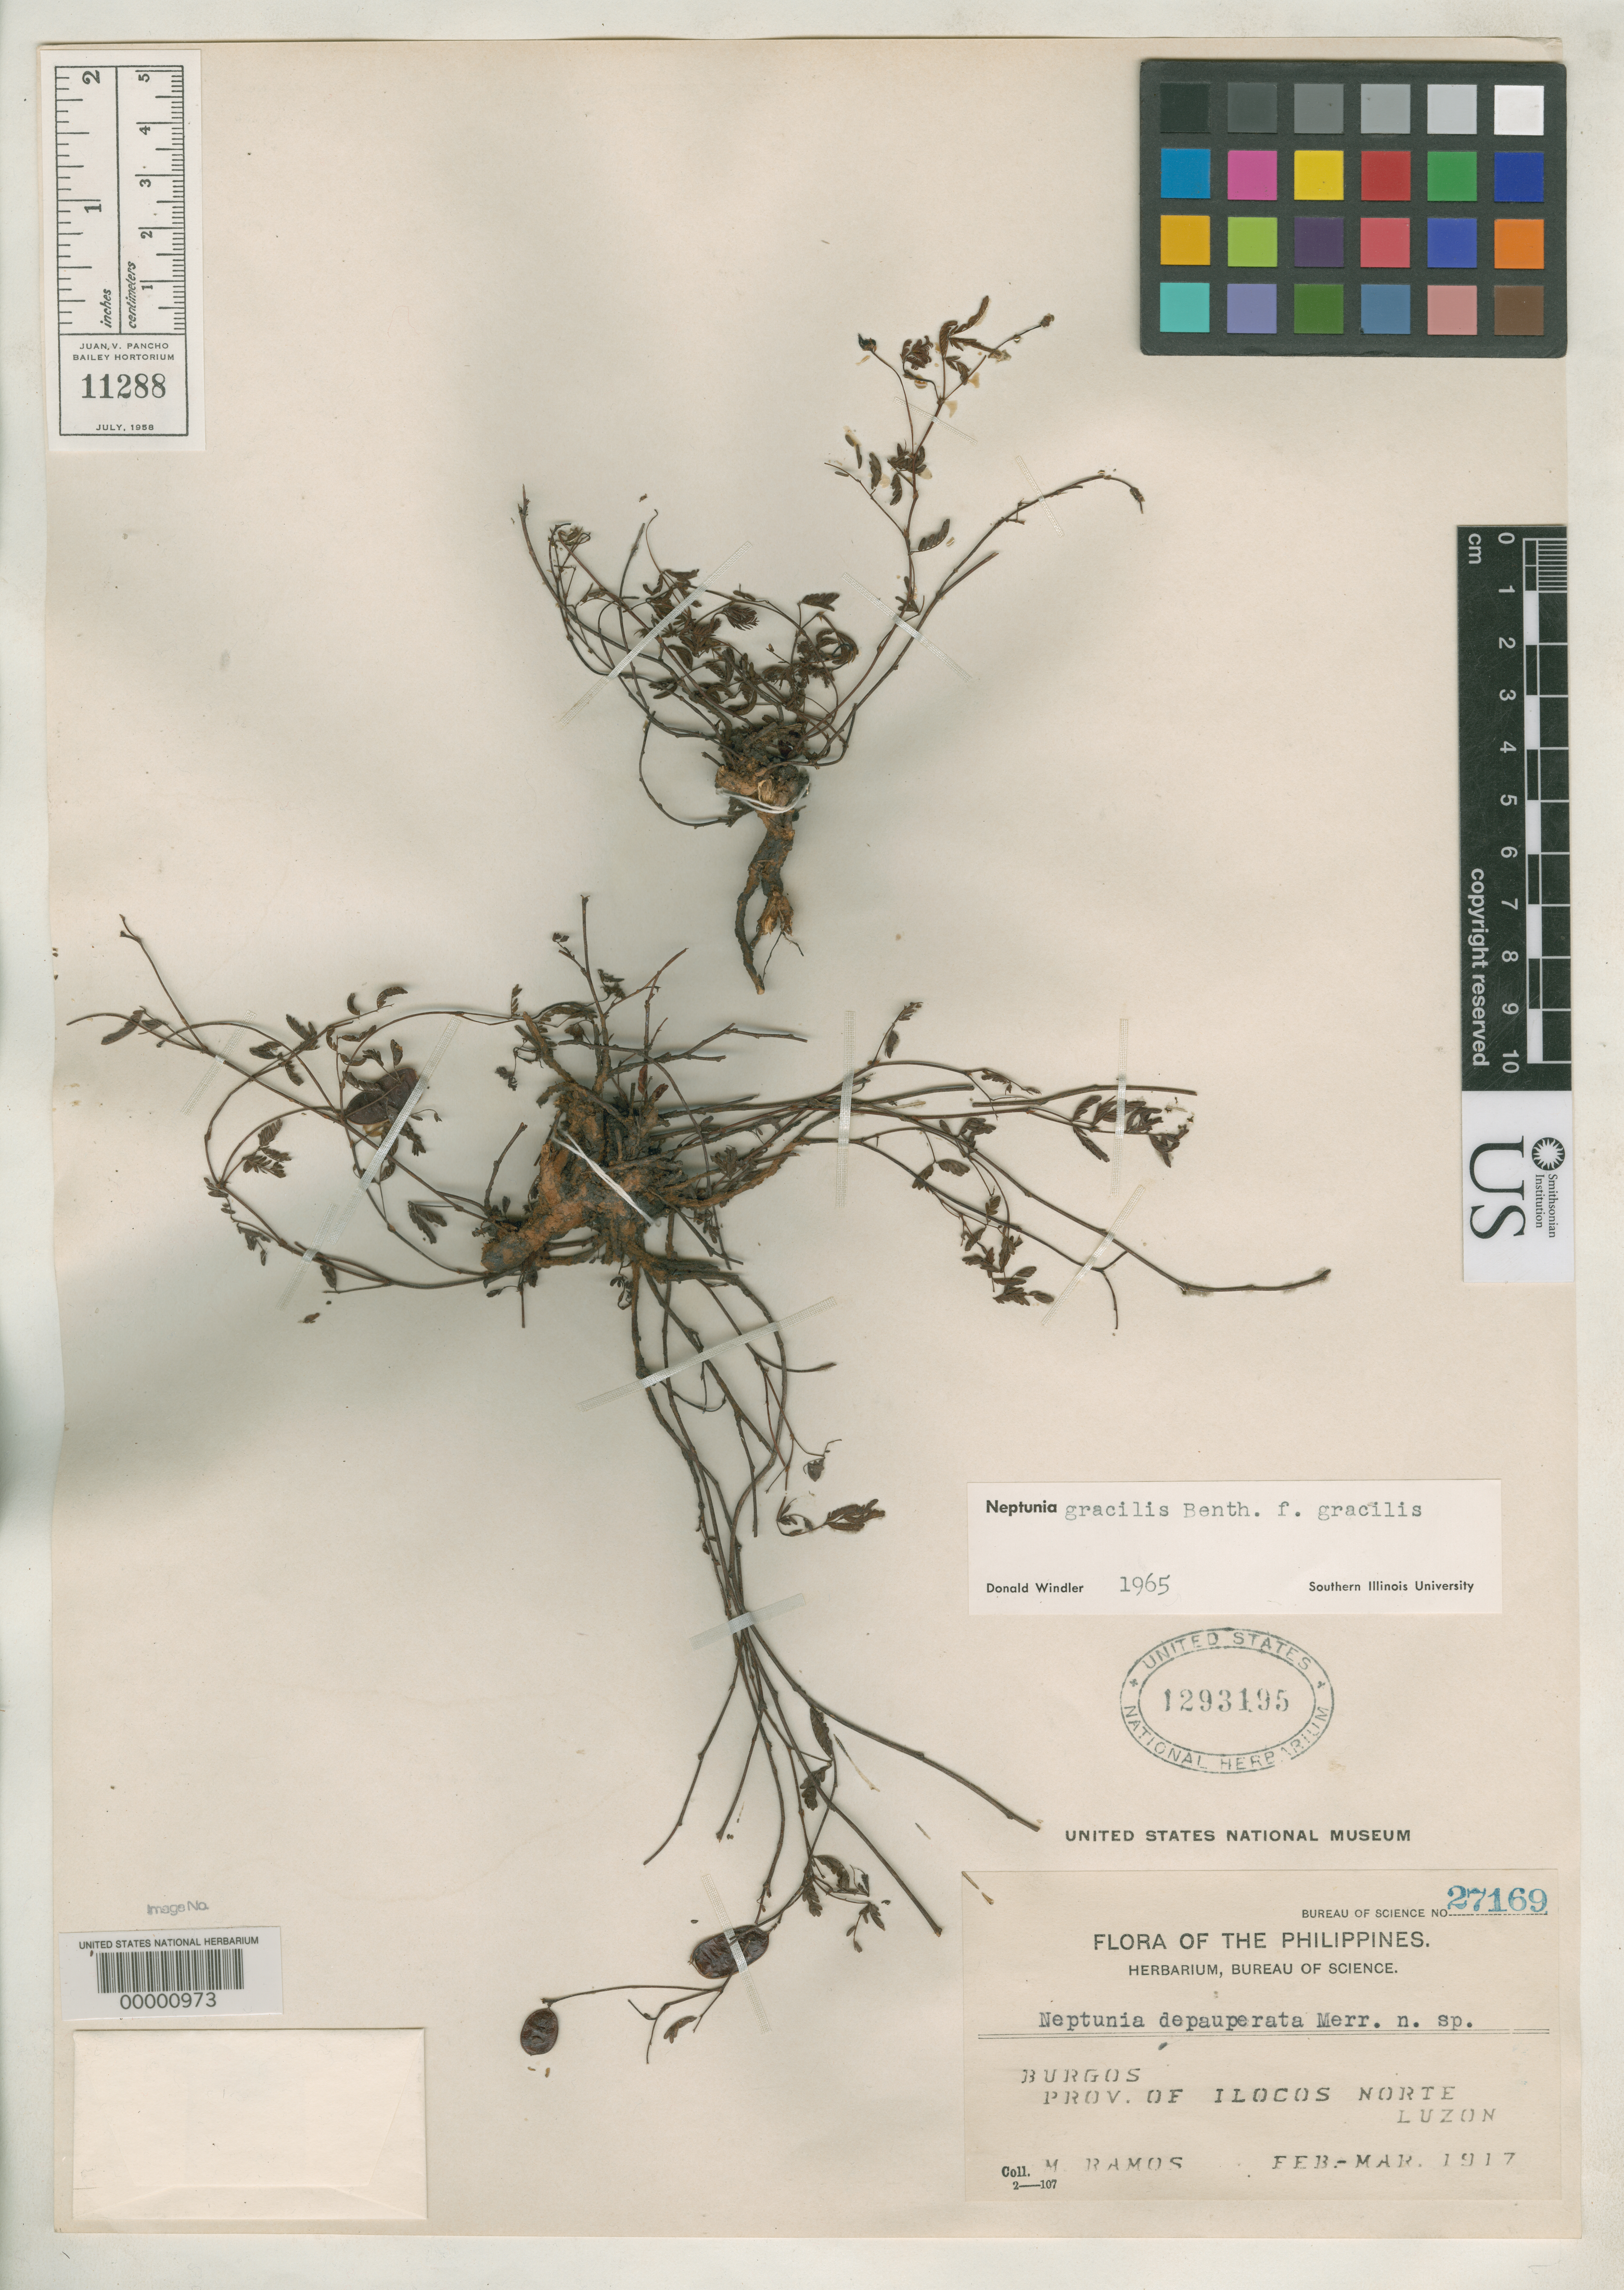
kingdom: Plantae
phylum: Tracheophyta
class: Magnoliopsida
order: Fabales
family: Fabaceae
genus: Neptunia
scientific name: Neptunia depauperata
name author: Merr.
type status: Isotype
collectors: M. Ramos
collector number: Bur. Sci. 27169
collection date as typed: Feb 1917 to -- Mar 1917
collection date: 1917-02/1917-03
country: Philippines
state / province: Ilocos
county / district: Ilocos Norte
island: Luzon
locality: Burgos.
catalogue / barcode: US 1293195